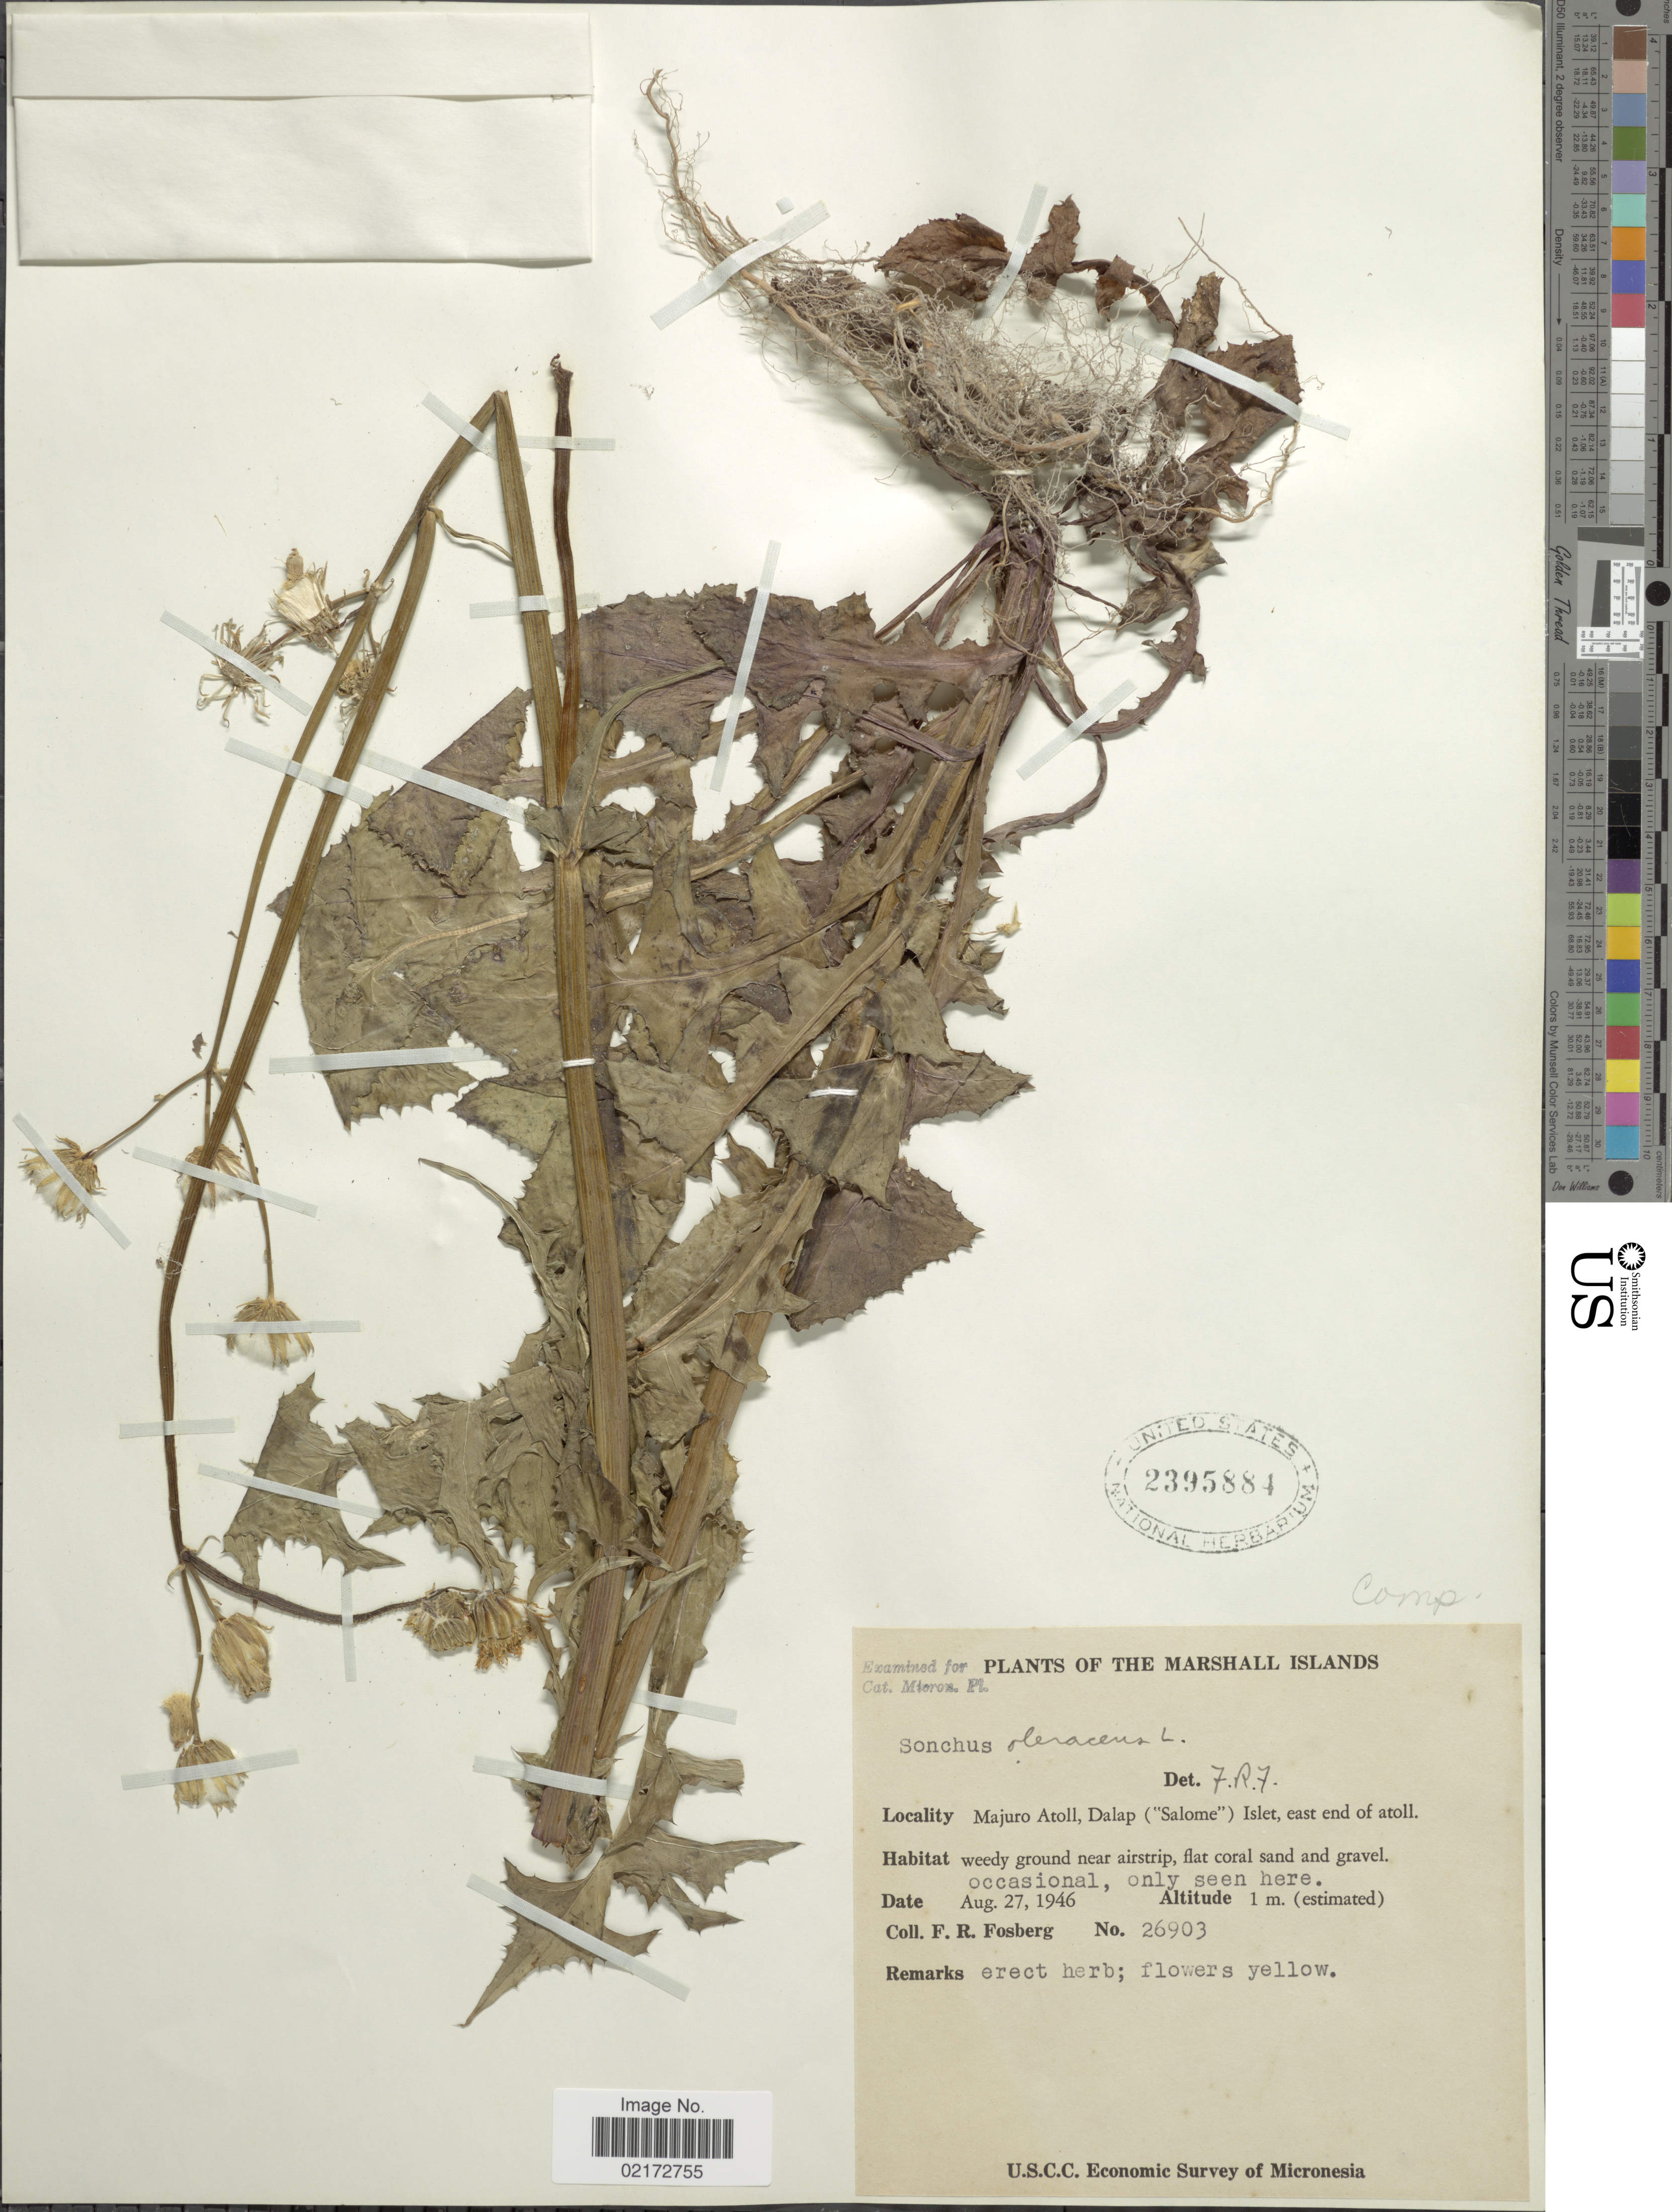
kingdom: Plantae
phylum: Tracheophyta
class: Magnoliopsida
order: Asterales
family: Asteraceae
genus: Sonchus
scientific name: Sonchus oleraceus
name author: L.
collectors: F. R. Fosberg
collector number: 26903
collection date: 1946-08-27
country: Marshall Islands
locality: Marshall Islands. Majuro Atoll, Dalap ("Salome") Islet, east end of atoll.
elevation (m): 1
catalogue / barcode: US 2395884